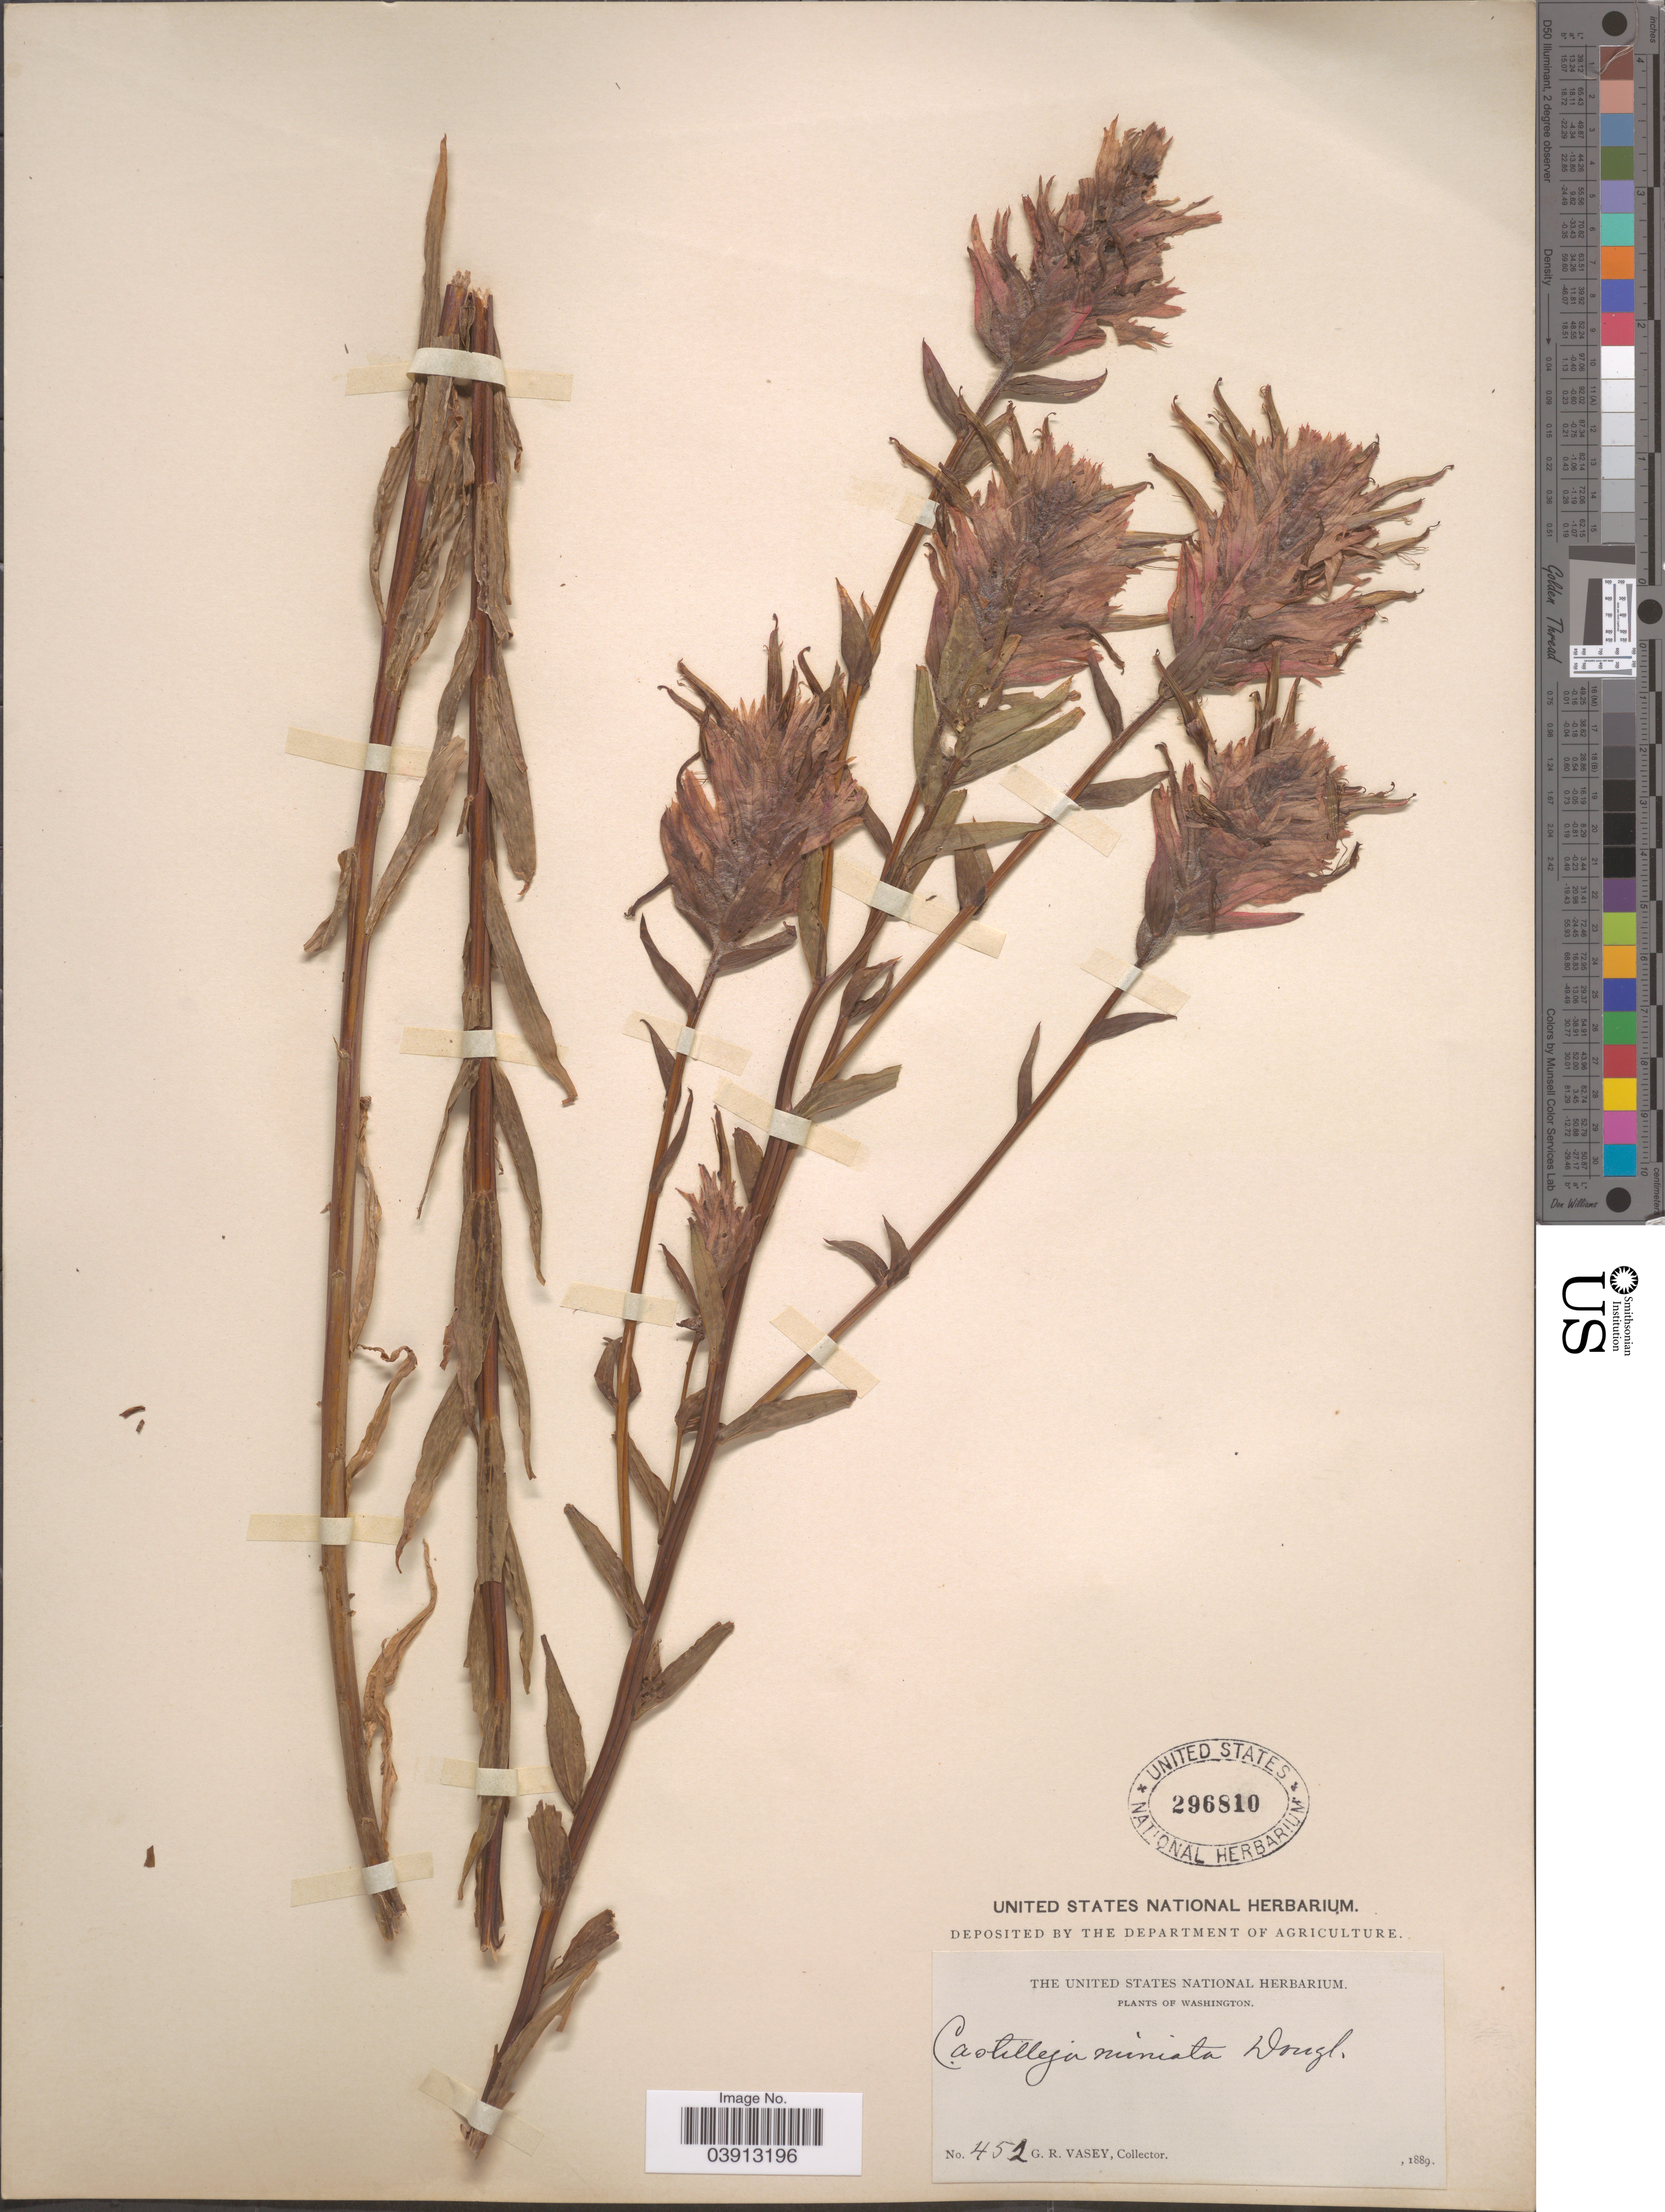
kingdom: Plantae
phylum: Tracheophyta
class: Magnoliopsida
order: Lamiales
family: Orobanchaceae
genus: Castilleja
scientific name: Castilleja miniata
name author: Douglas ex Hook.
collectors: G. R. Vasey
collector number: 452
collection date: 1889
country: United States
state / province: Washington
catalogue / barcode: US 296810